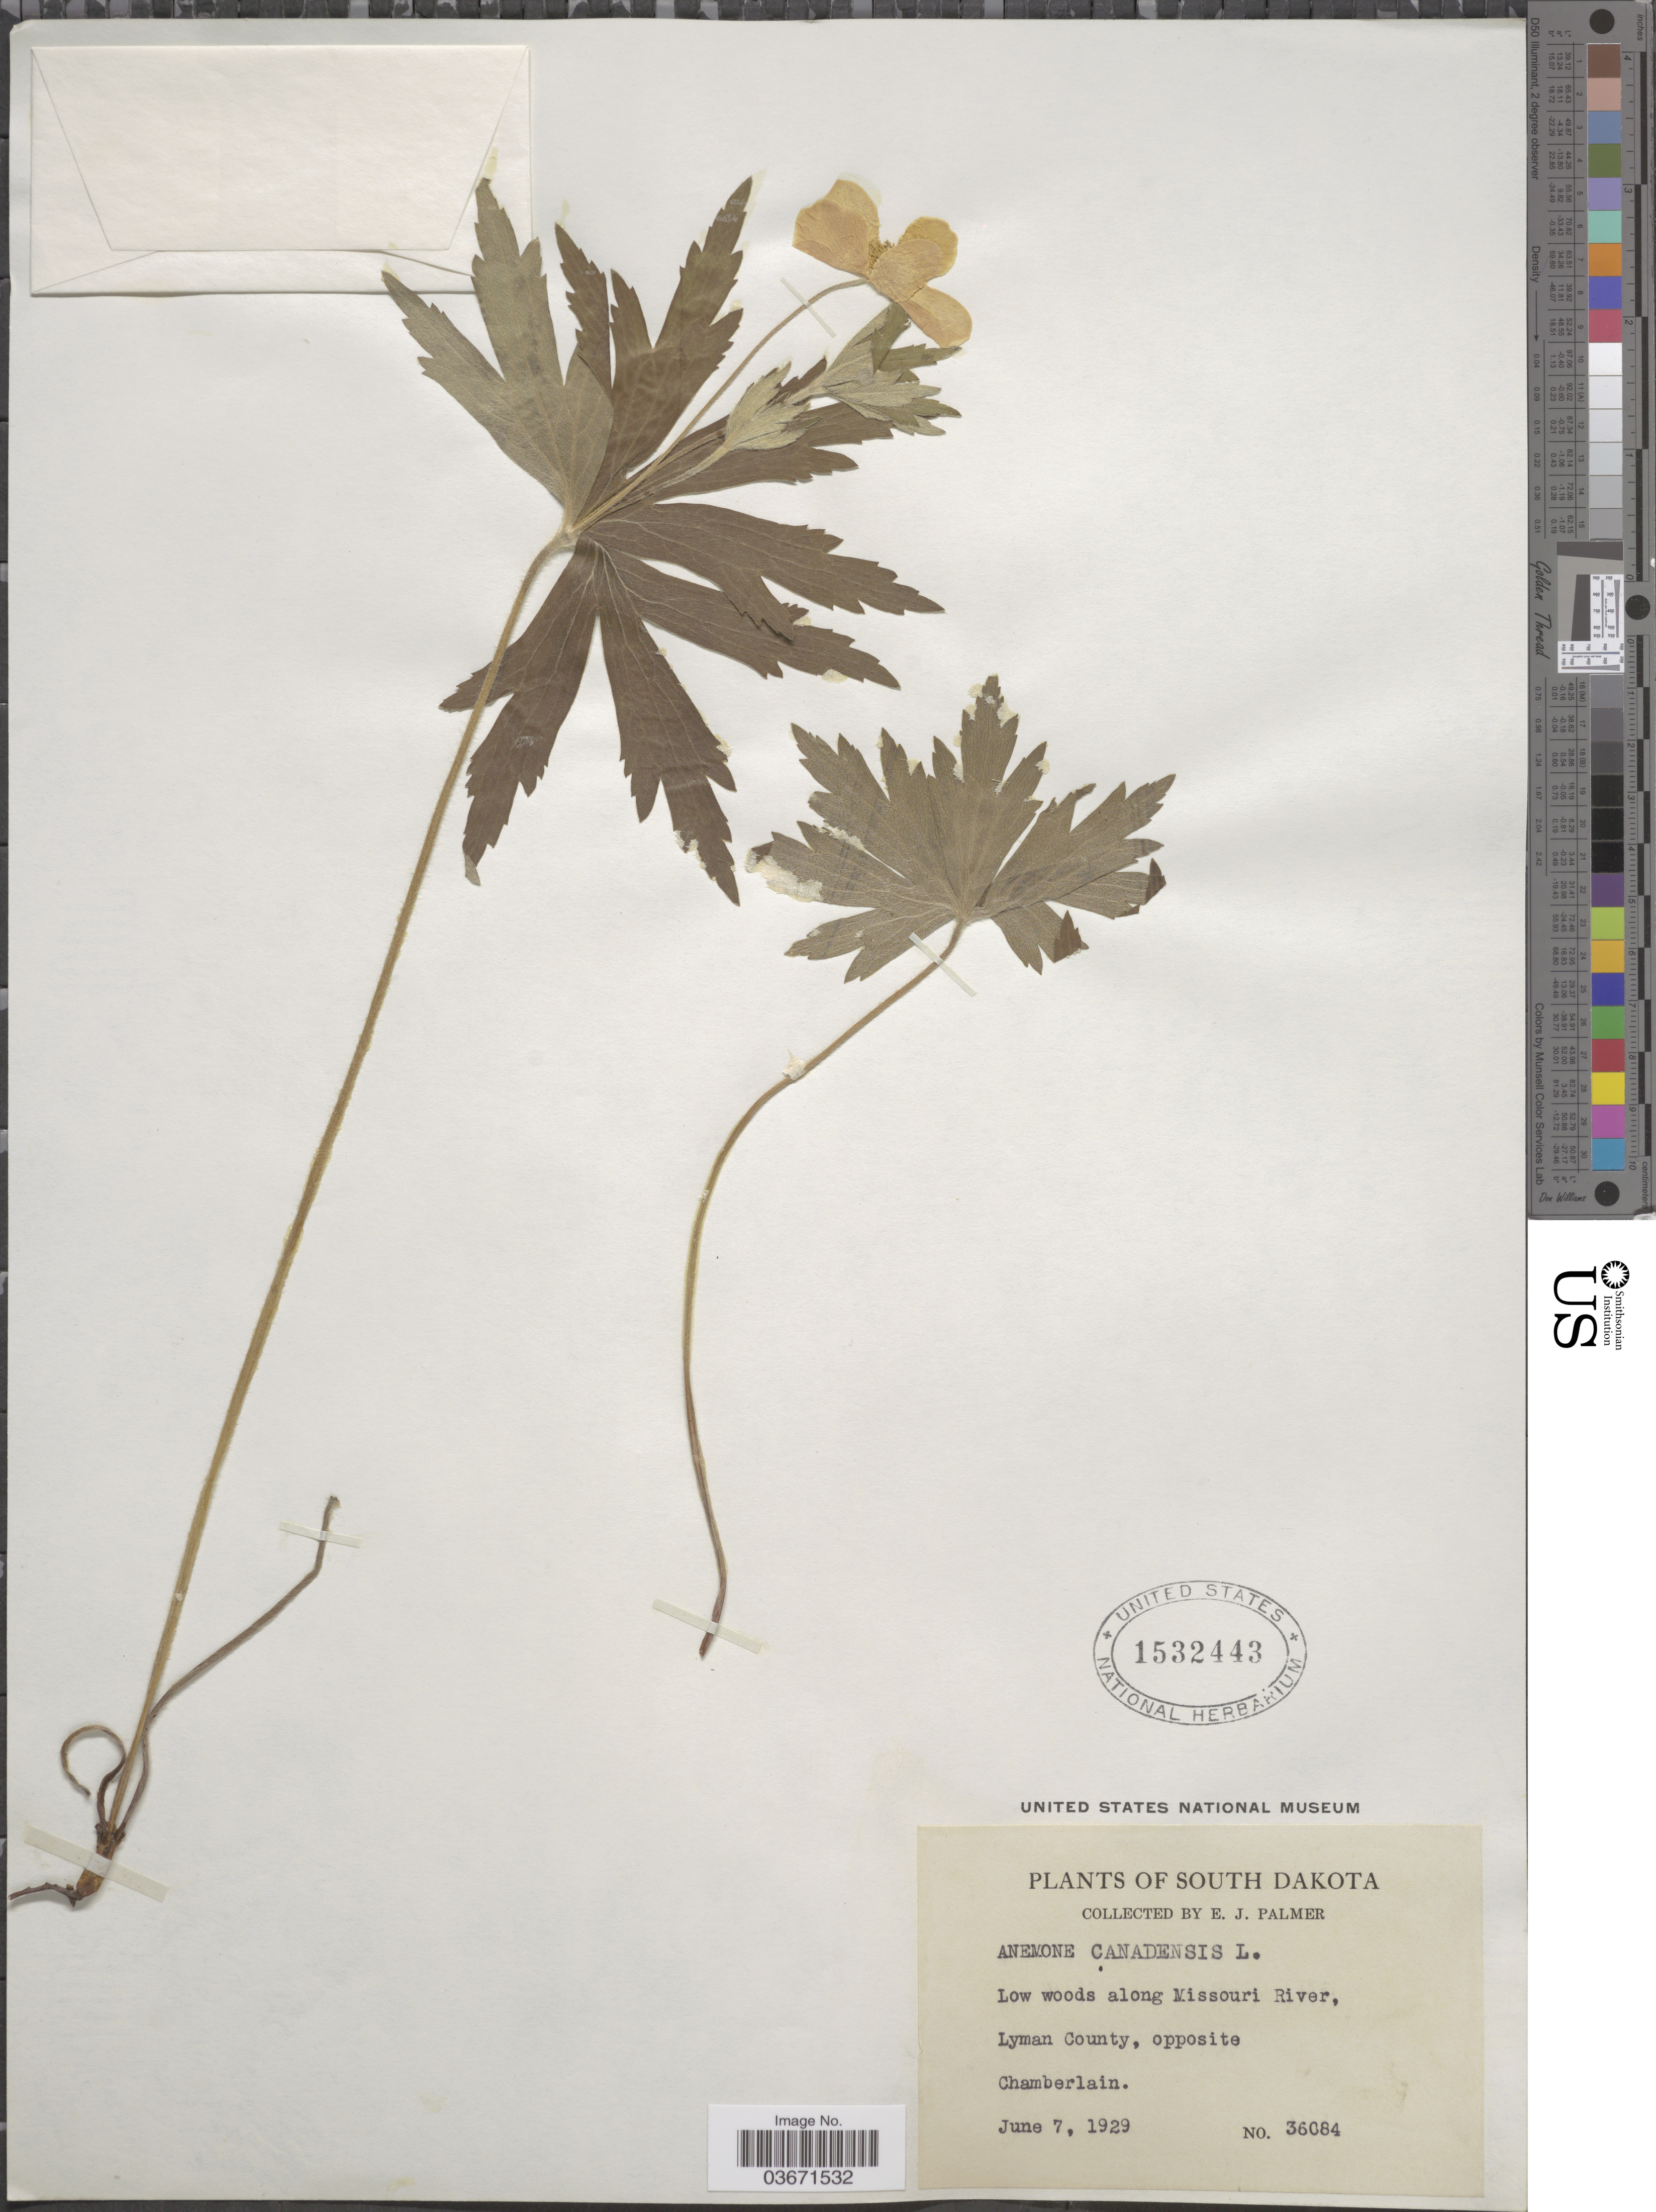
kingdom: Plantae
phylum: Tracheophyta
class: Magnoliopsida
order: Ranunculales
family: Ranunculaceae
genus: Anemone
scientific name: Anemone canadensis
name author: L.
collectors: E. J. Palmer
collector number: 36084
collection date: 1929-06-07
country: United States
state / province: South Dakota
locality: Along Missouri River. Lyman County, opposite Chamberlain.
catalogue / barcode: US 1532443